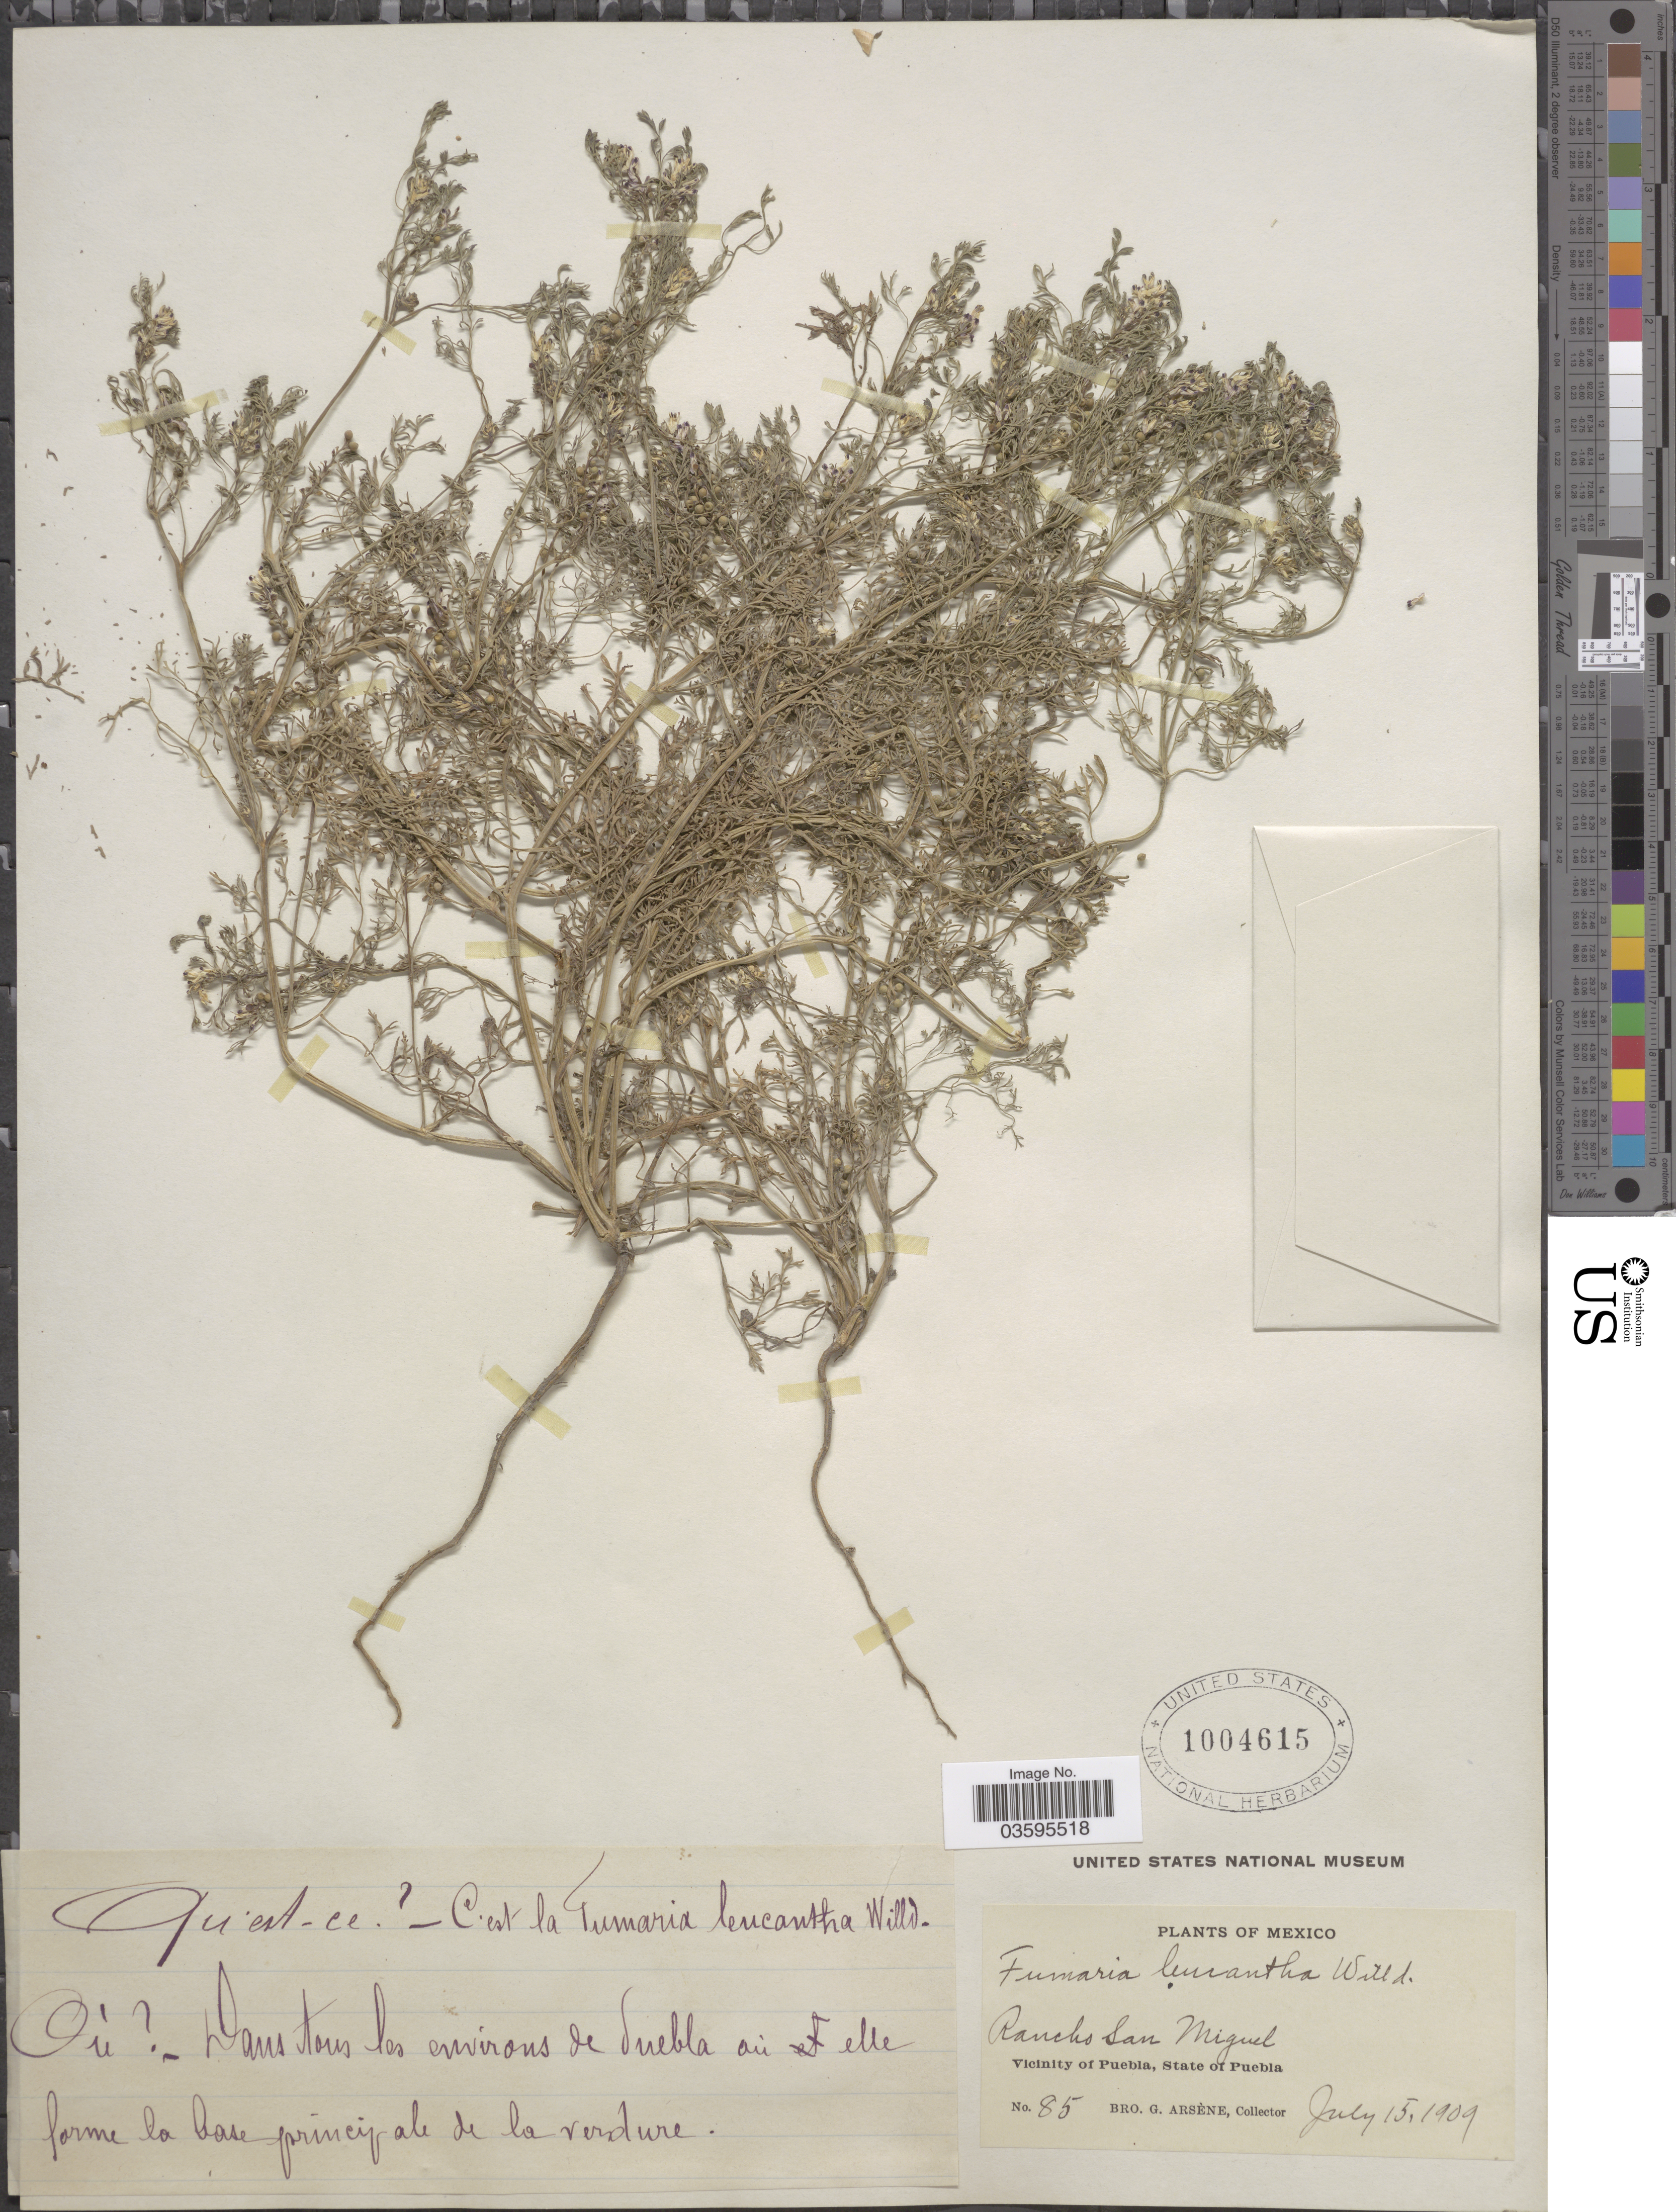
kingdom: Plantae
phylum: Tracheophyta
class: Magnoliopsida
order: Ranunculales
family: Papaveraceae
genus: Fumaria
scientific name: Fumaria leucantha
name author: Viv.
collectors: Bro. G. Arsène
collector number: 85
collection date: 1909-07-15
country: Mexico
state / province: Puebla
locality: Rancho San Miguel. Vicinity of Puebla. Dans tous les environs de Puebla.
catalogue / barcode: US 1004615